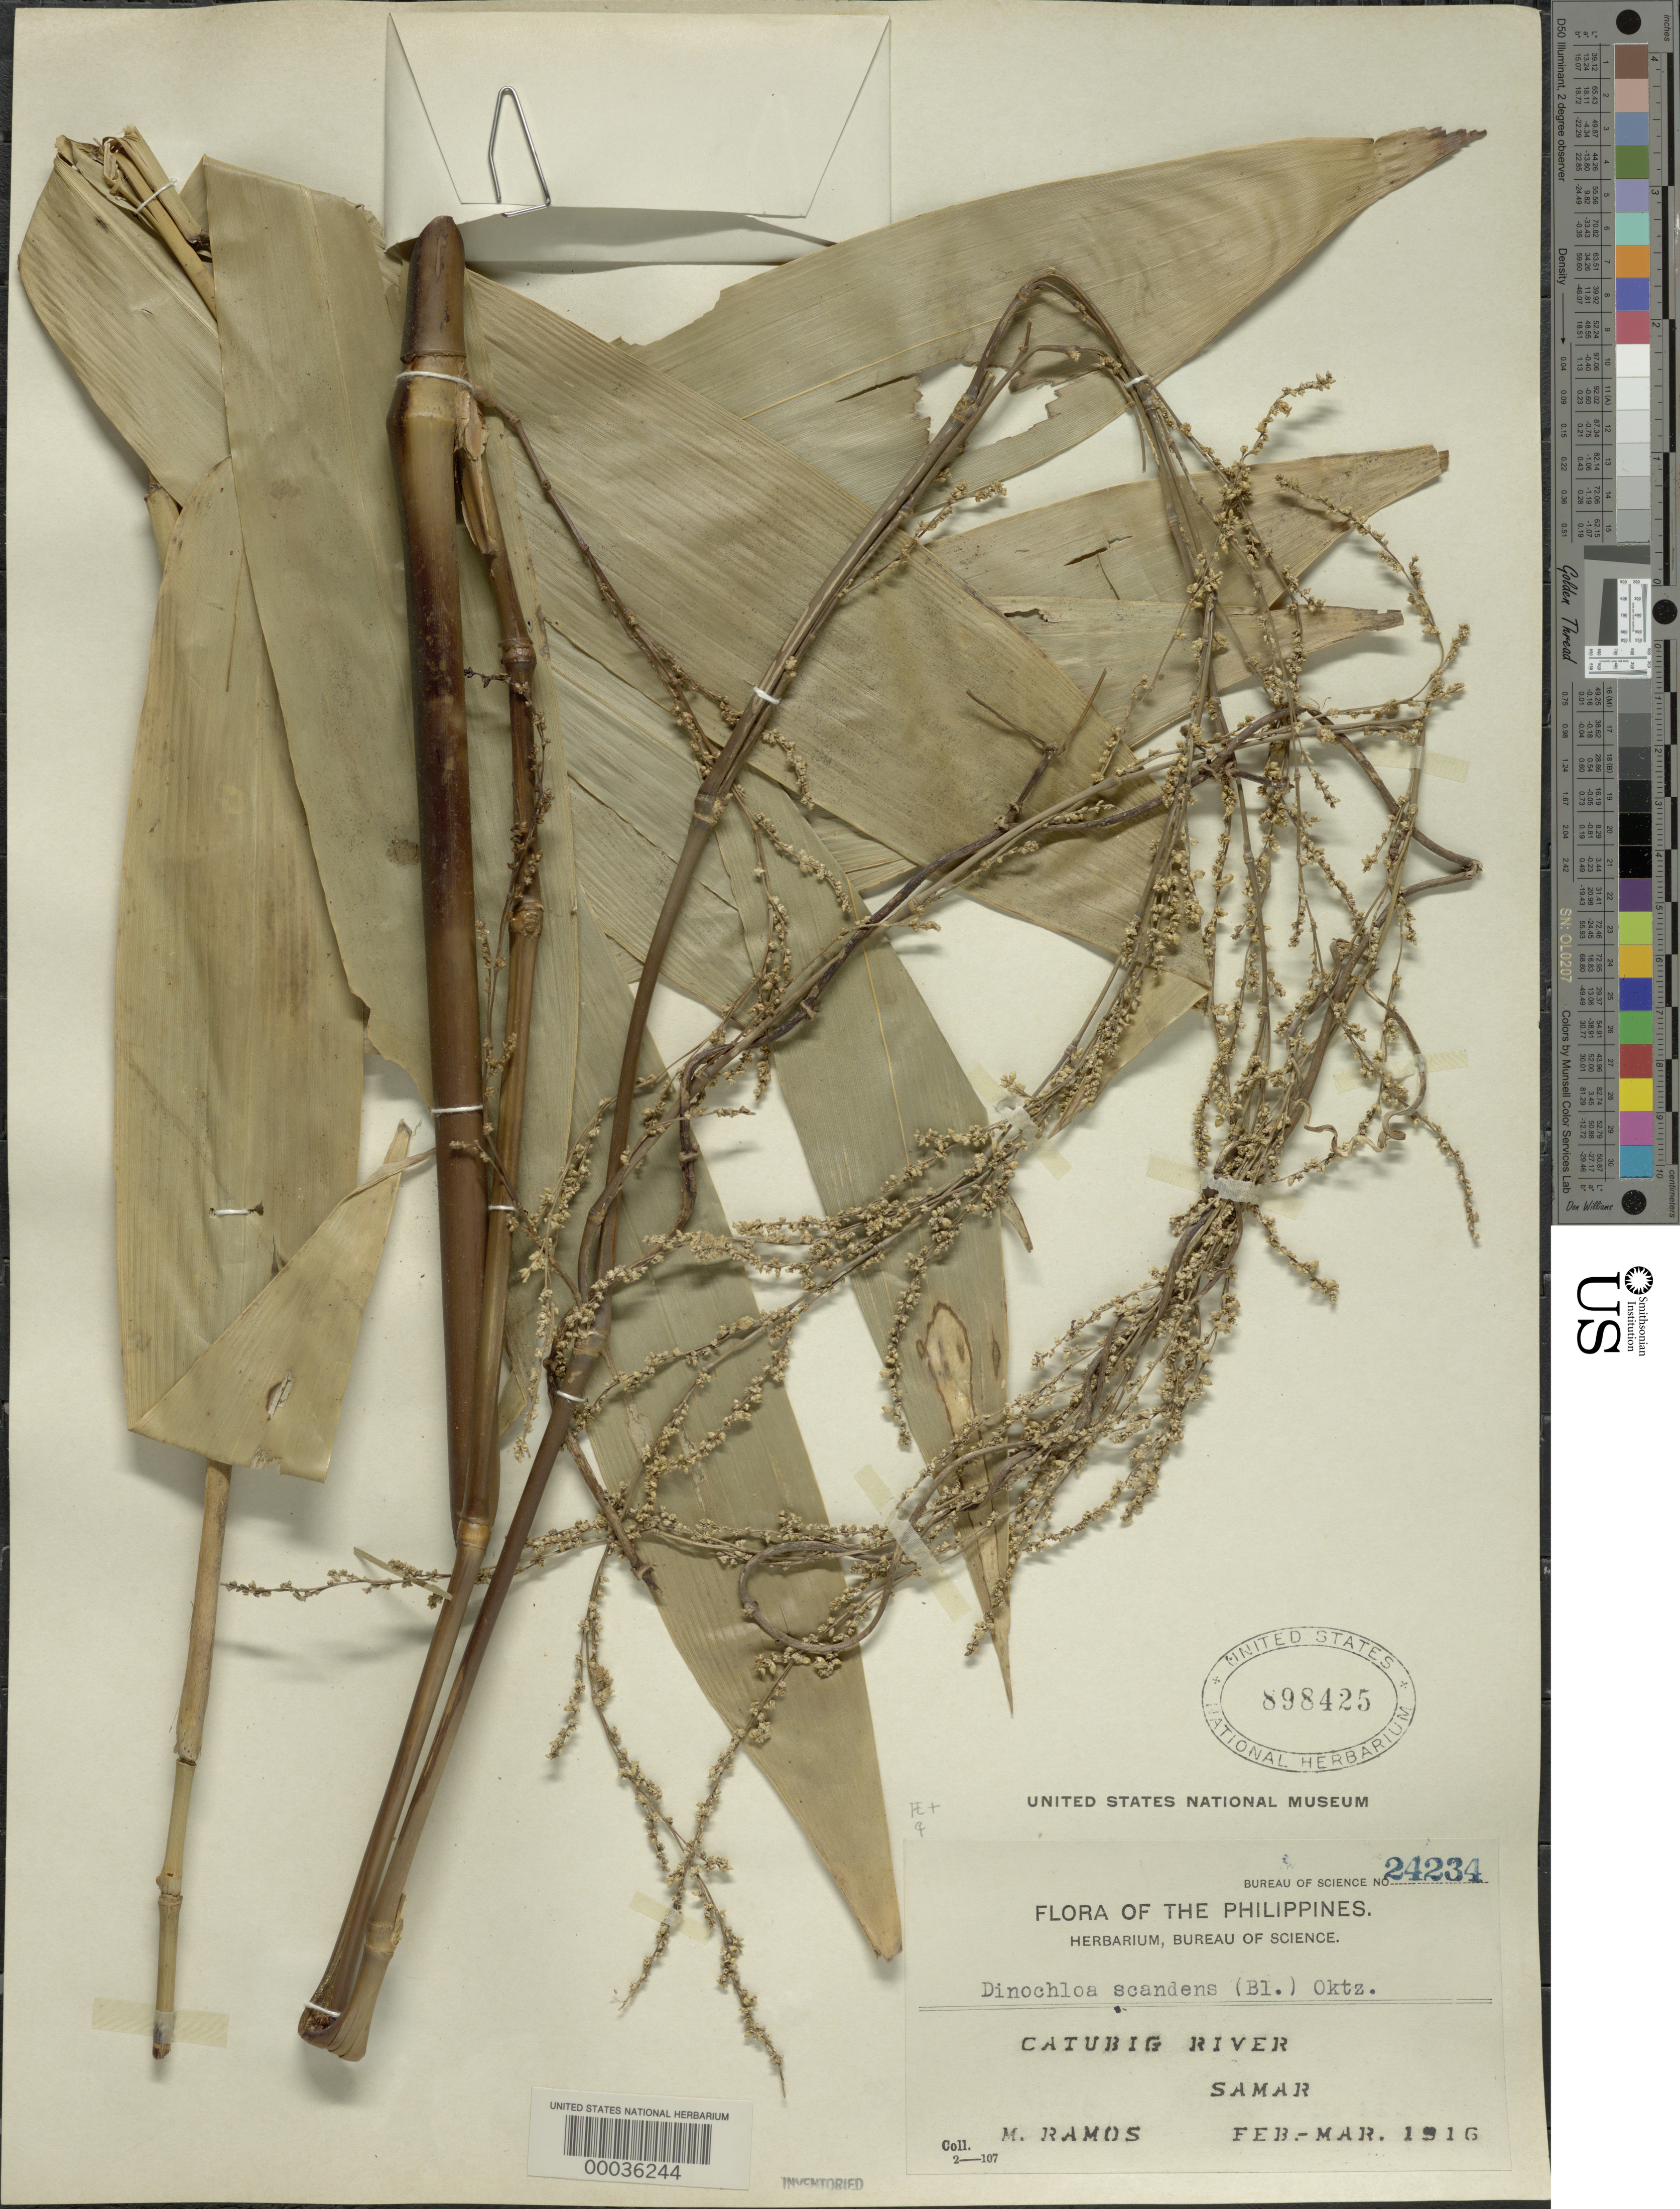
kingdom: Plantae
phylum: Tracheophyta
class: Liliopsida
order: Poales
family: Poaceae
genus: Dinochloa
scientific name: Dinochloa scandens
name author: (Blume ex Nees) Kuntze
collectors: M. Ramos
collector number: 24234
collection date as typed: Feb 1916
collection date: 1916-02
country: Philippines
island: Samar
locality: Catubig river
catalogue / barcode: US 898425